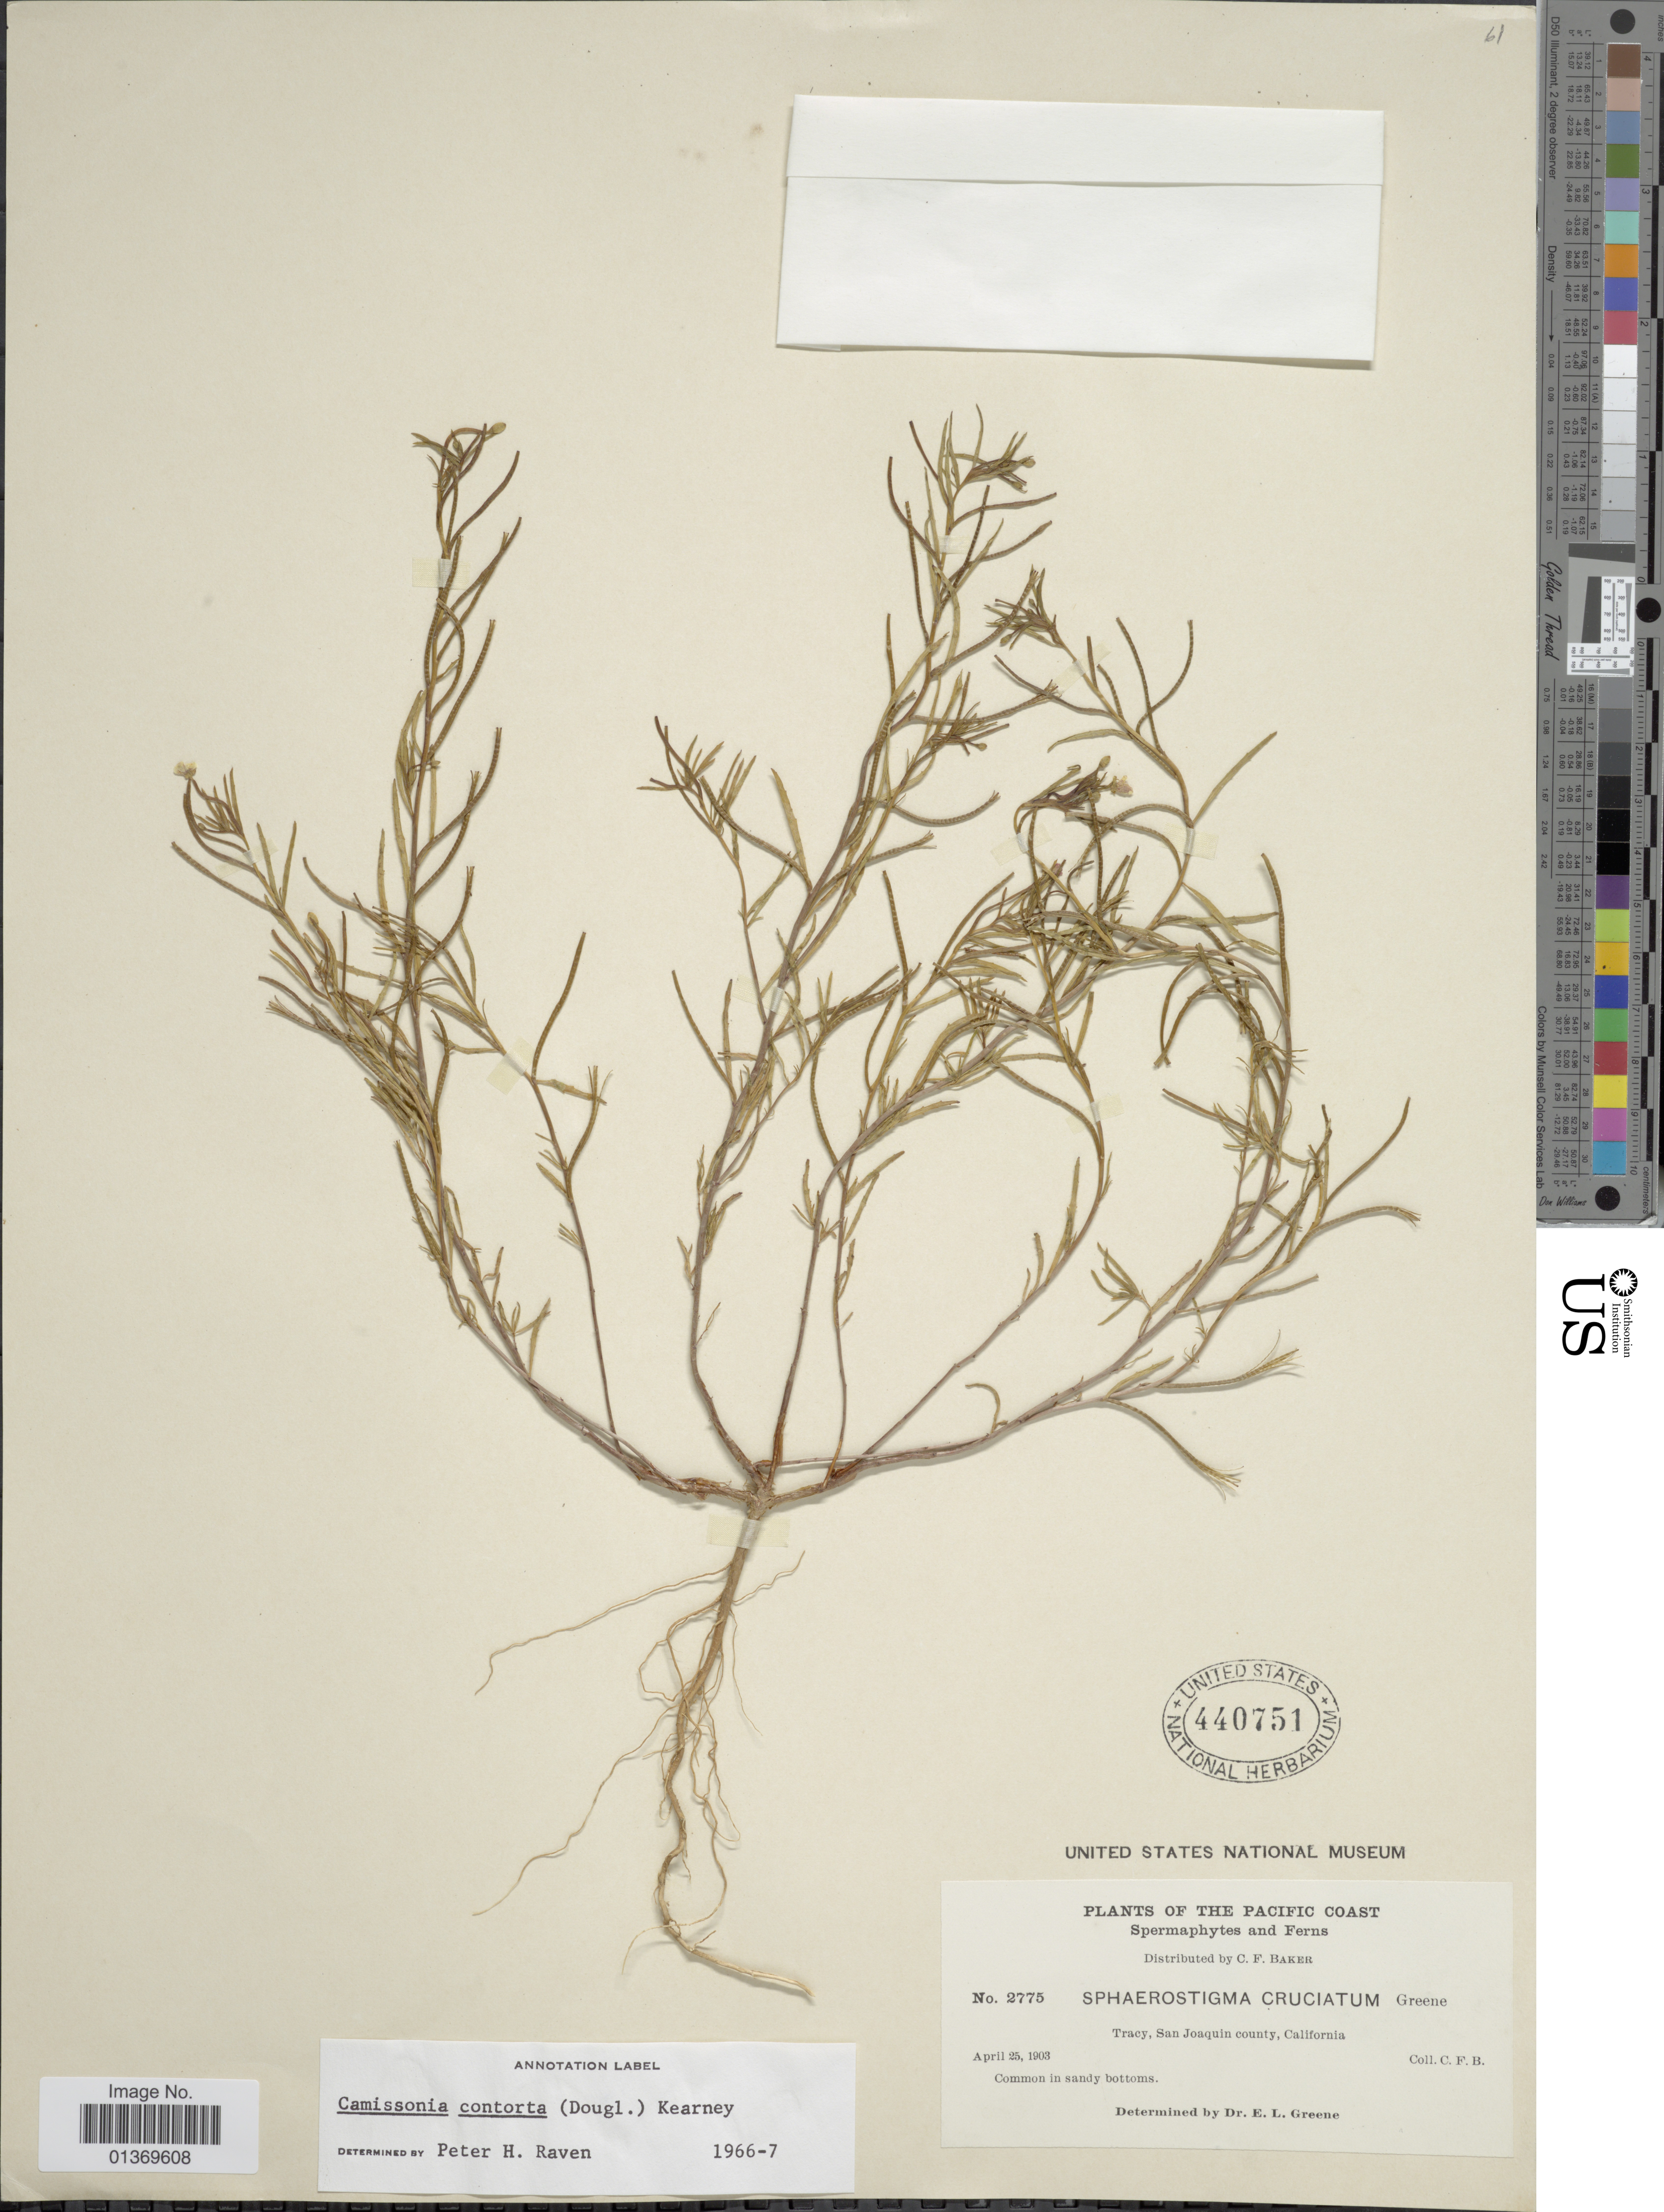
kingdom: Plantae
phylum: Tracheophyta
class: Magnoliopsida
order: Myrtales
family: Onagraceae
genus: Camissonia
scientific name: Camissonia contorta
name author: (Douglas) Kearney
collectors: C. F. Baker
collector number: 2775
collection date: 1903-04-25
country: United States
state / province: California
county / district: San Joaquin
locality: The Pacific Coast, Tracy, San Joaquin county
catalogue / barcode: US 440751